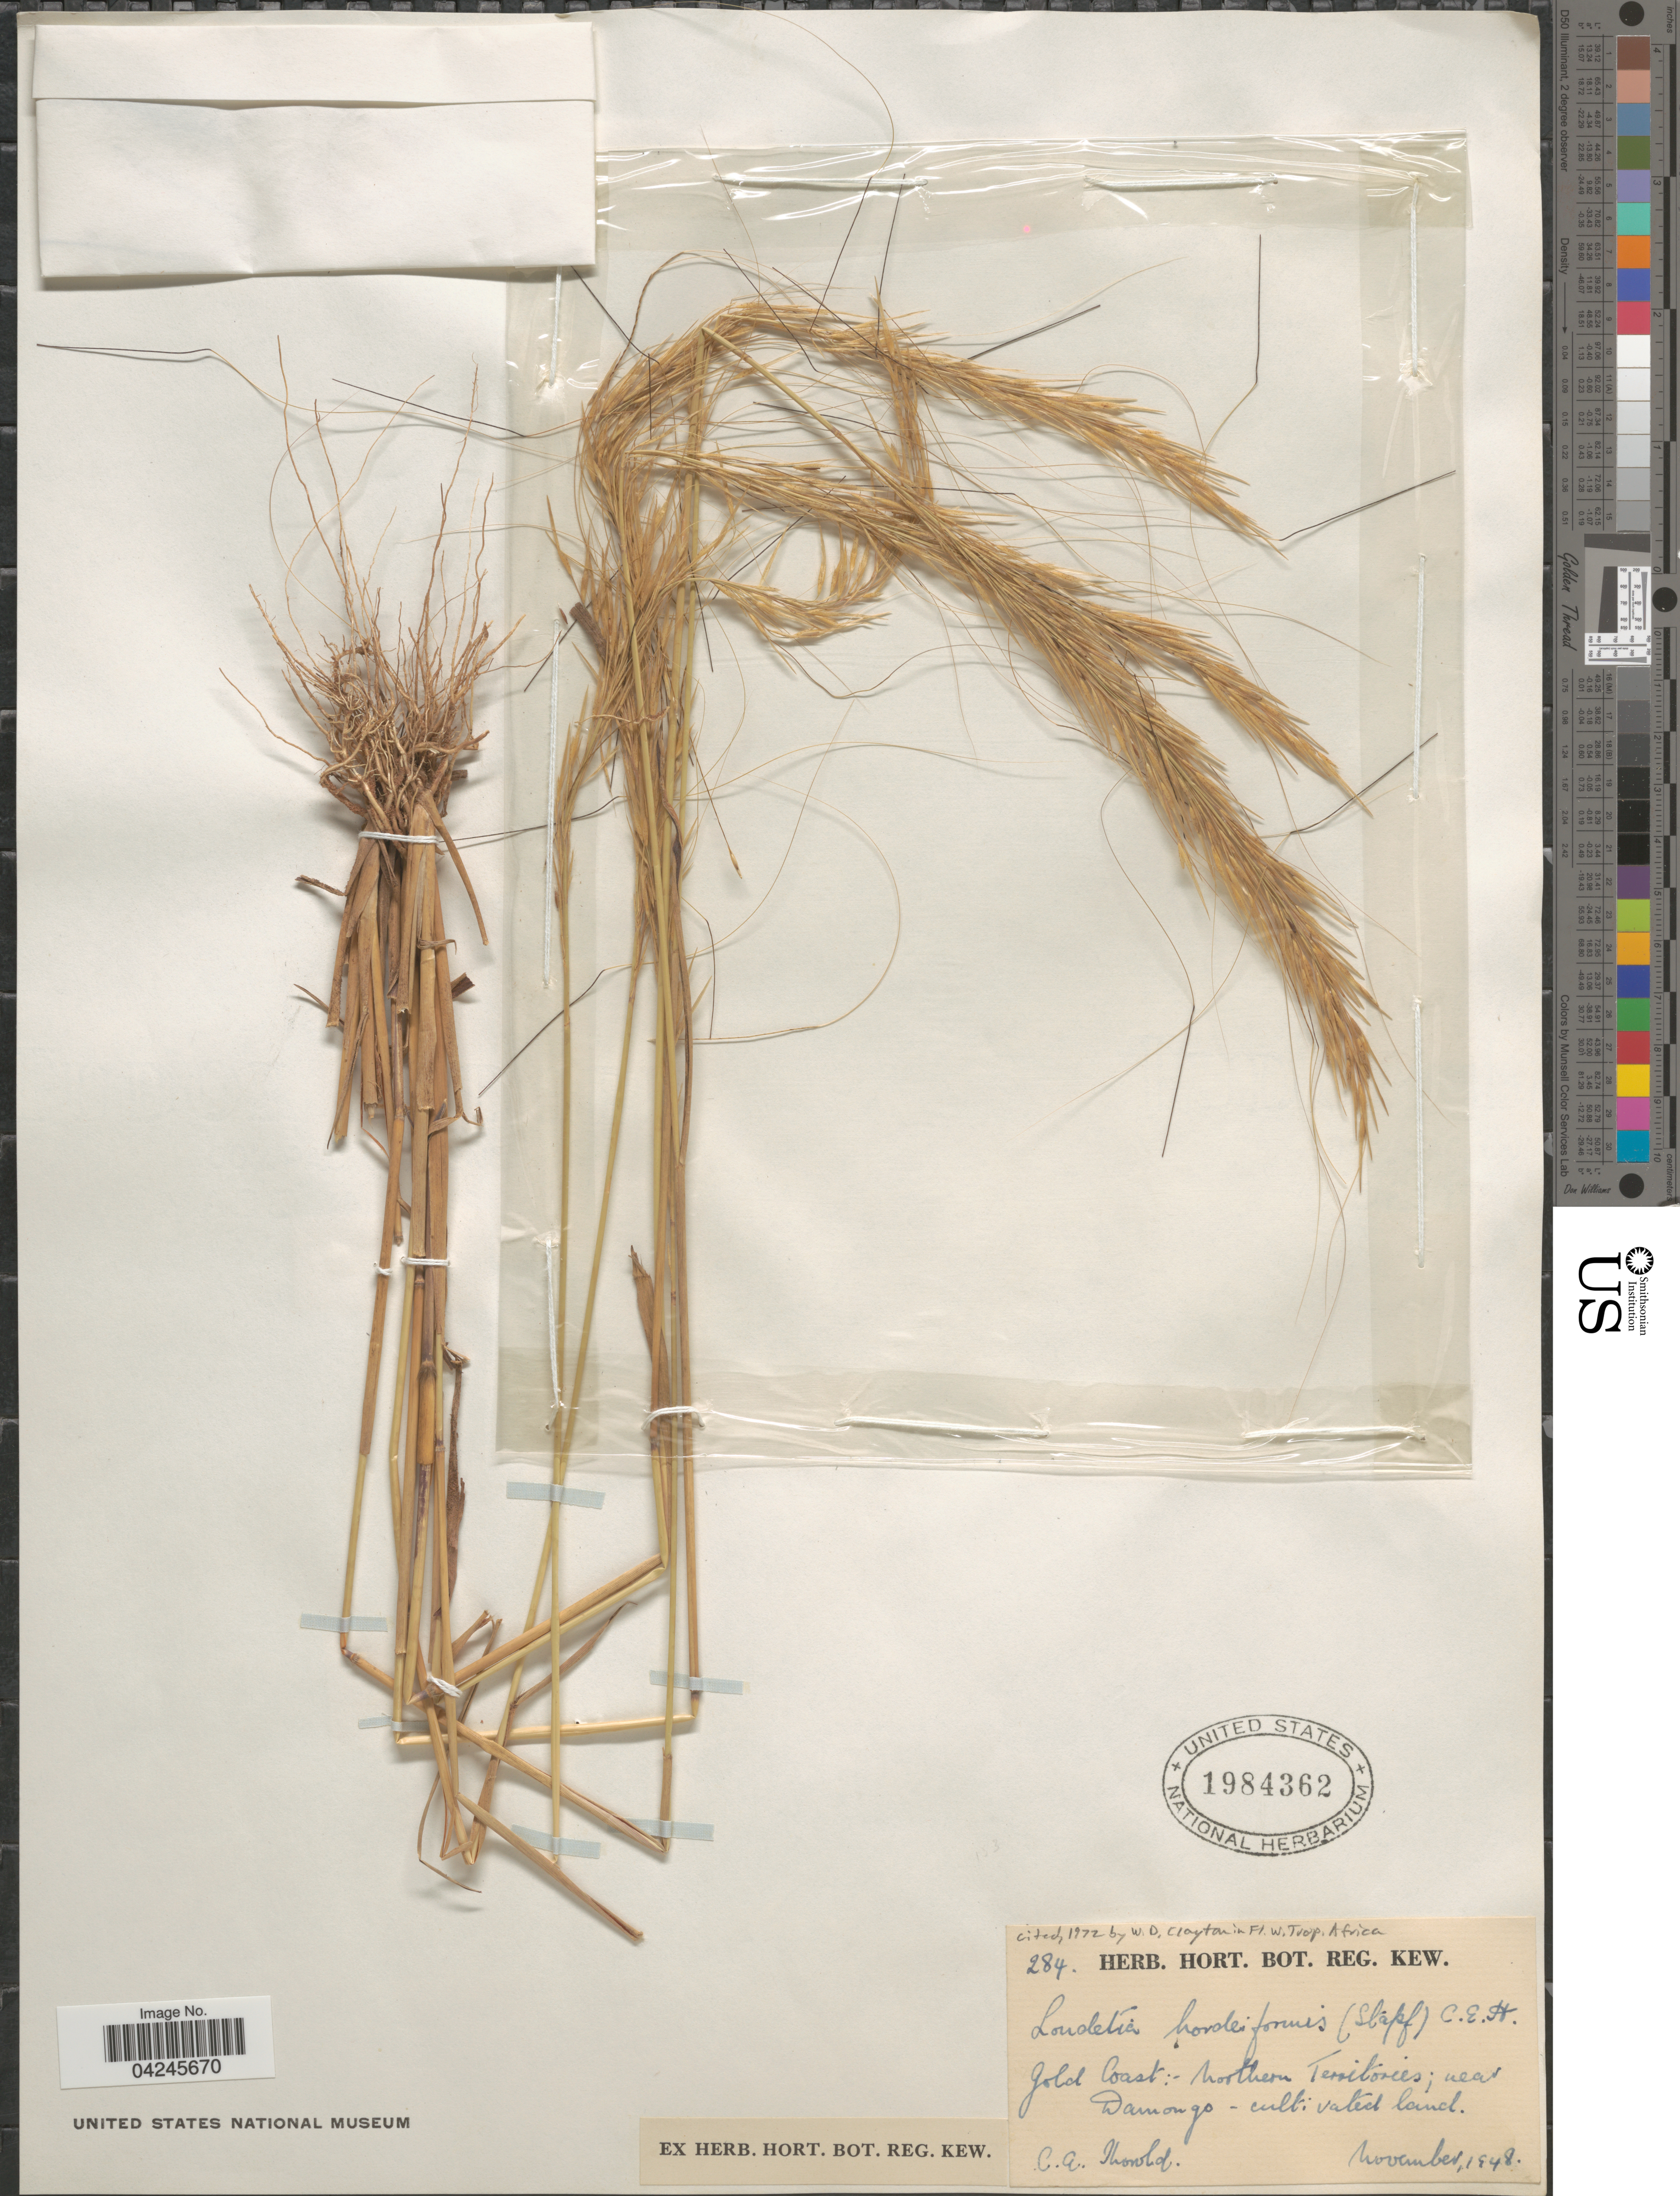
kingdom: Plantae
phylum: Tracheophyta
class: Liliopsida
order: Poales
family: Poaceae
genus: Loudetia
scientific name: Loudetia hordeiformis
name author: (Stapf) C. E. Hubb.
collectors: C. Thorold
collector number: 284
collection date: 1948-11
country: Ghana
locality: Gold Coast: - Northern Territories; near Damango - cultivated land.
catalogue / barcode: US 1984362